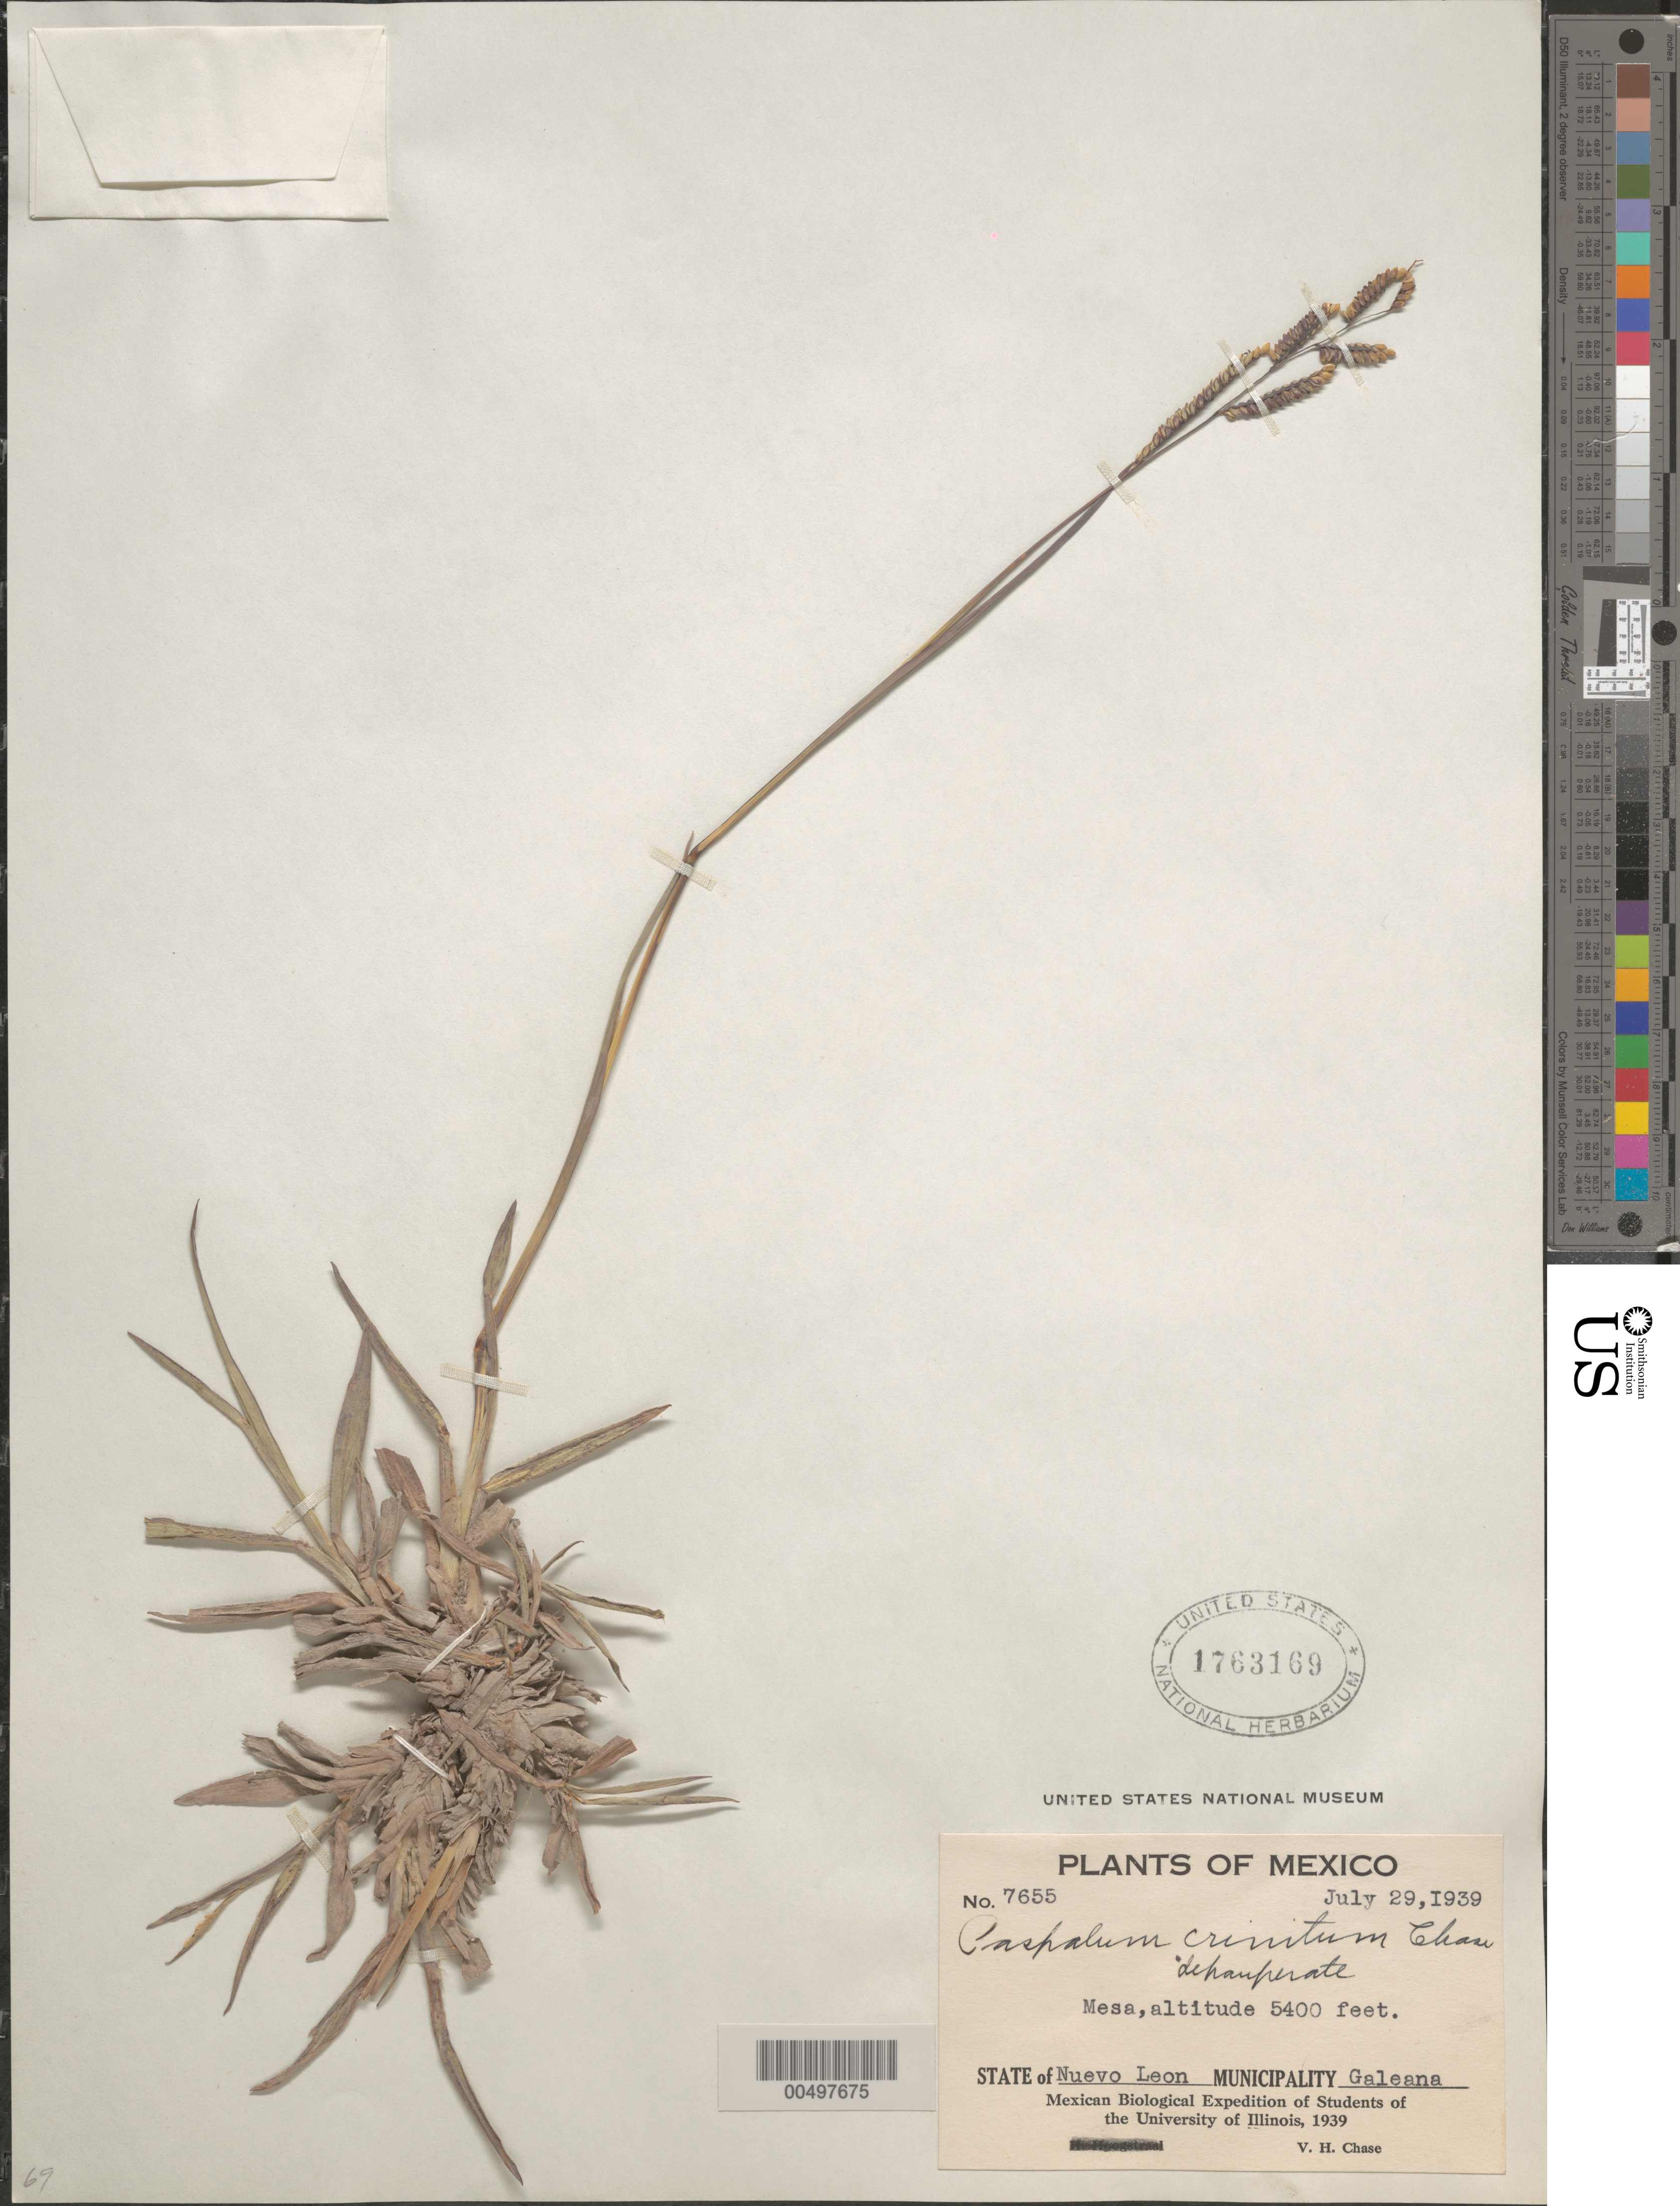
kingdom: Plantae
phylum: Tracheophyta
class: Liliopsida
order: Poales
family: Poaceae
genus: Paspalum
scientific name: Paspalum crinitum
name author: Chase in Hitchc.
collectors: V. H. Chase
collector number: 7655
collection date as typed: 29 Jul 1939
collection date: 1939-07-29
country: Mexico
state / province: Nuevo León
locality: Galeana Mun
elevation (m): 1646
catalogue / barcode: US 1763169